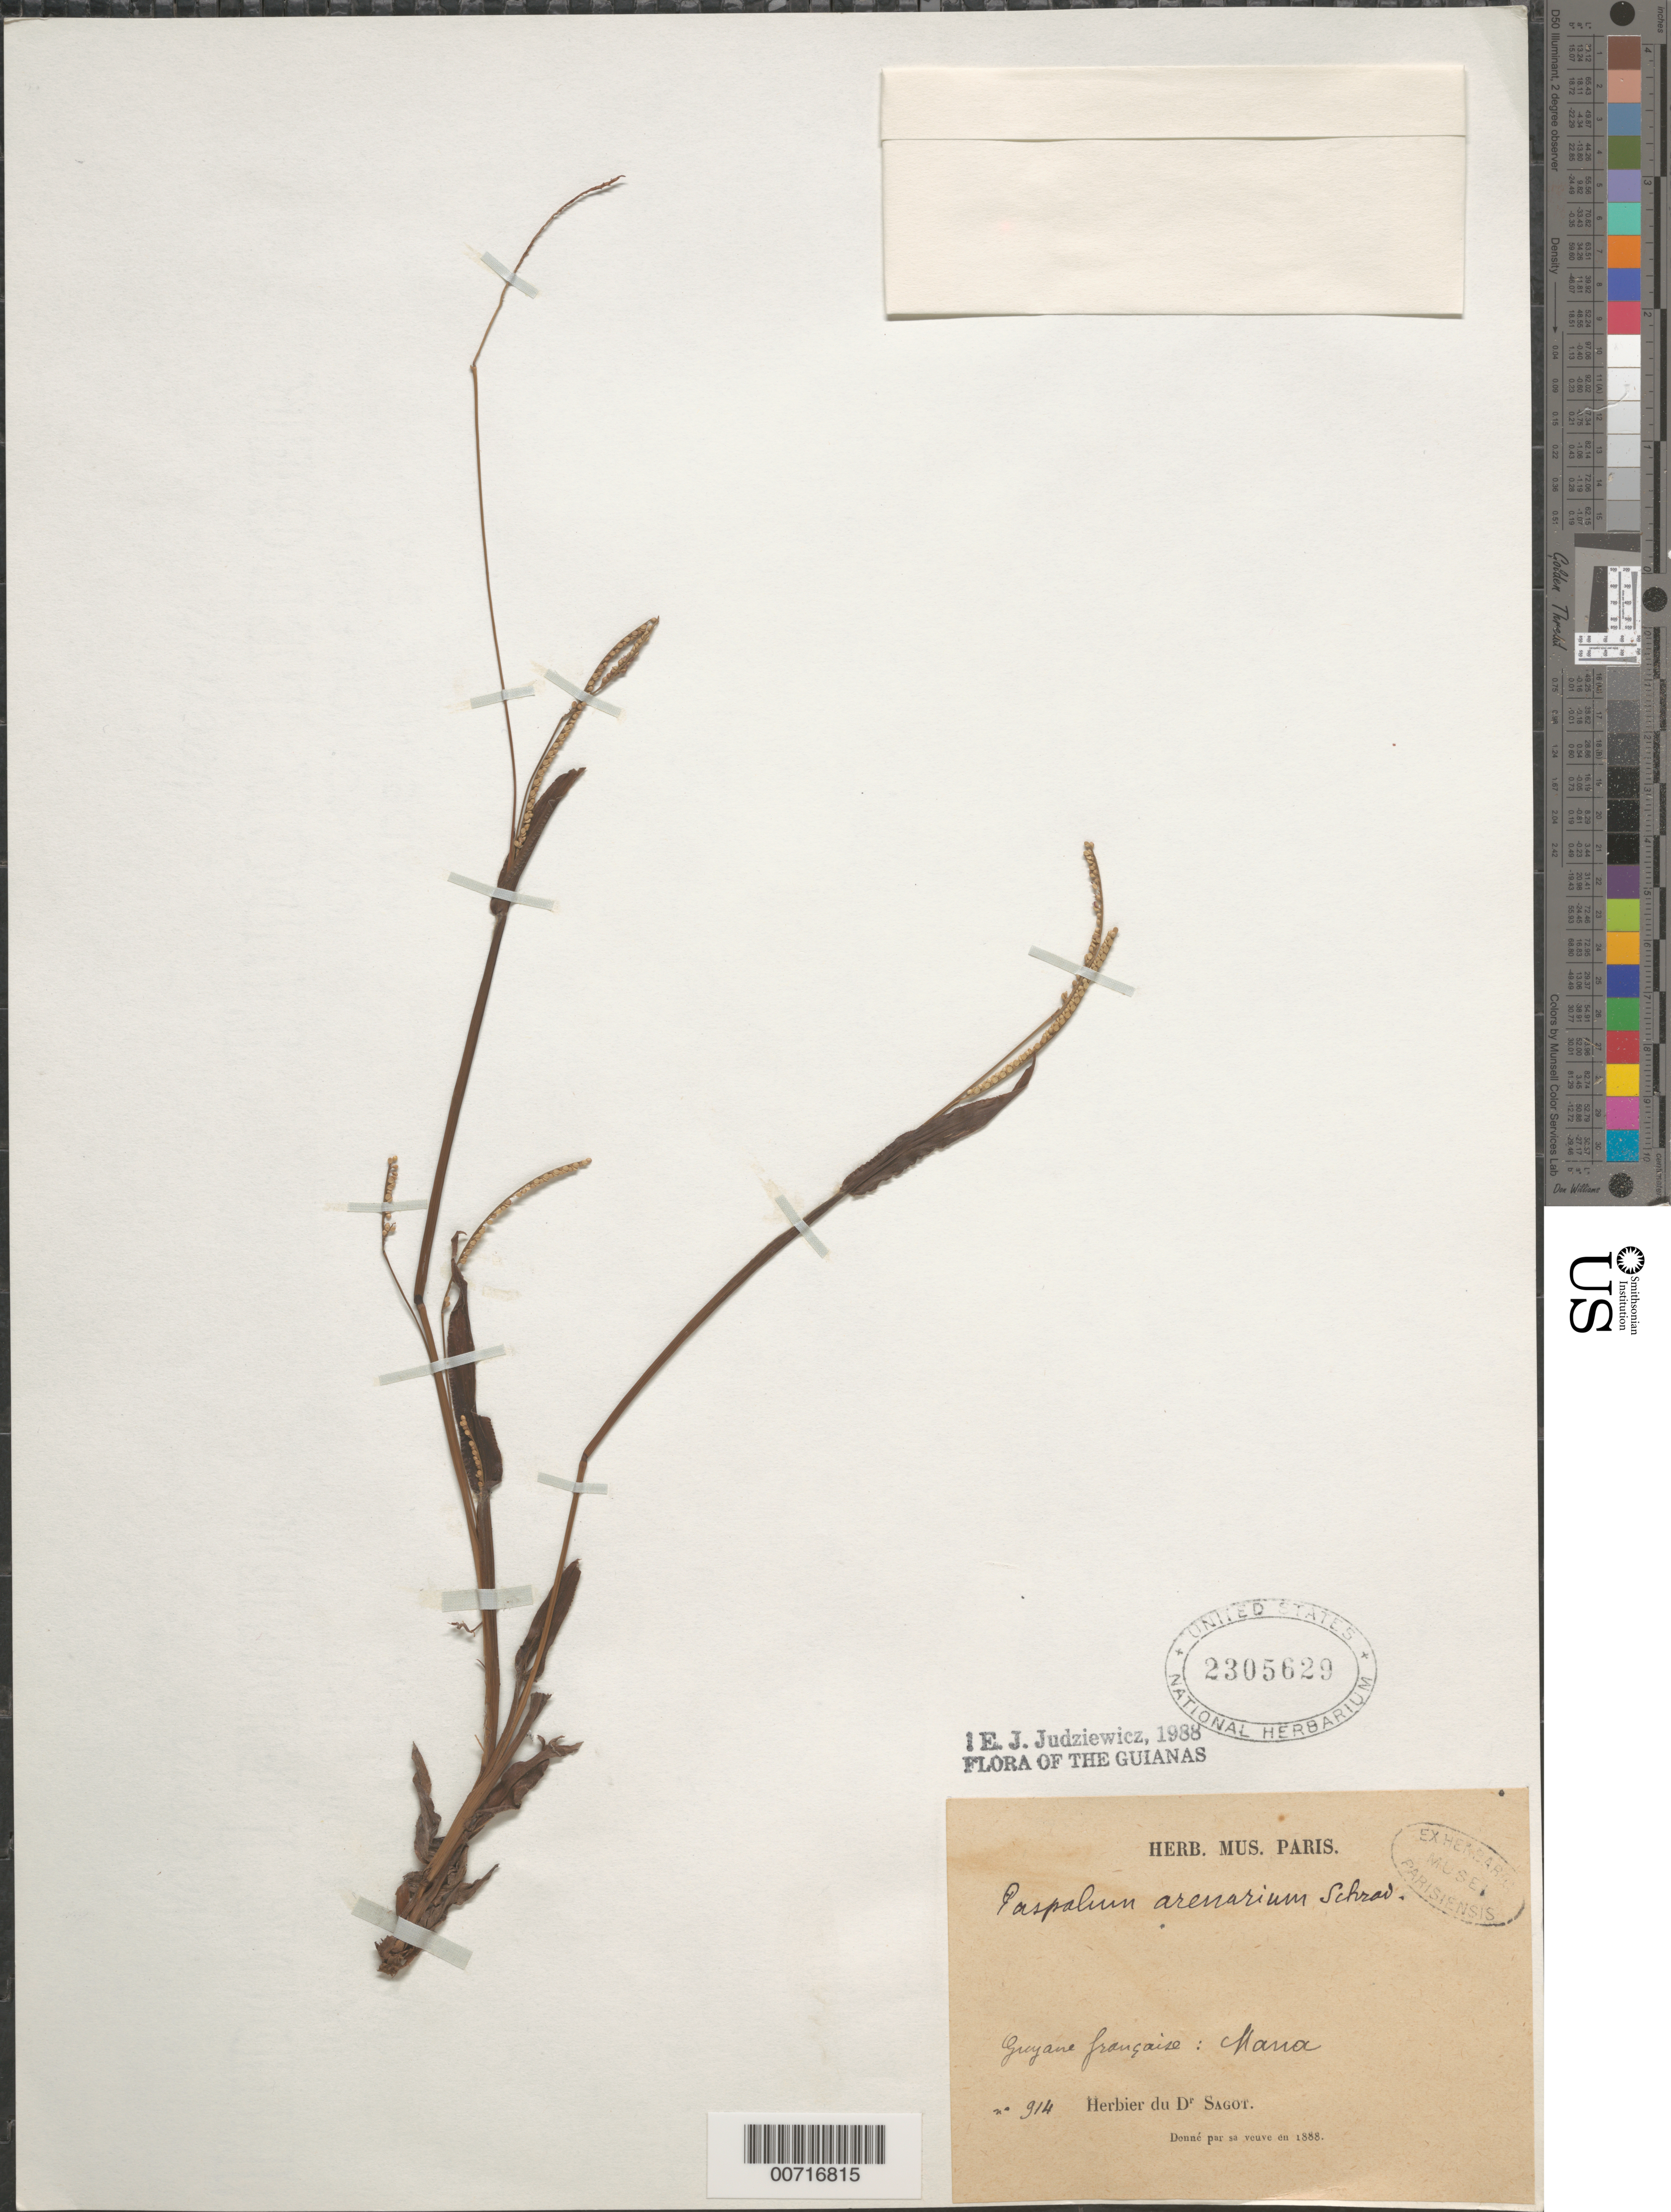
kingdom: Plantae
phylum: Tracheophyta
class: Liliopsida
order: Poales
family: Poaceae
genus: Paspalum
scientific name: Paspalum arenarium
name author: Schrad.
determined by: Judziewicz, E. J.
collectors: P. A. Sagot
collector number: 314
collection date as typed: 1888?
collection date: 1888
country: French Guiana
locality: Mana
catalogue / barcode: US 2305629